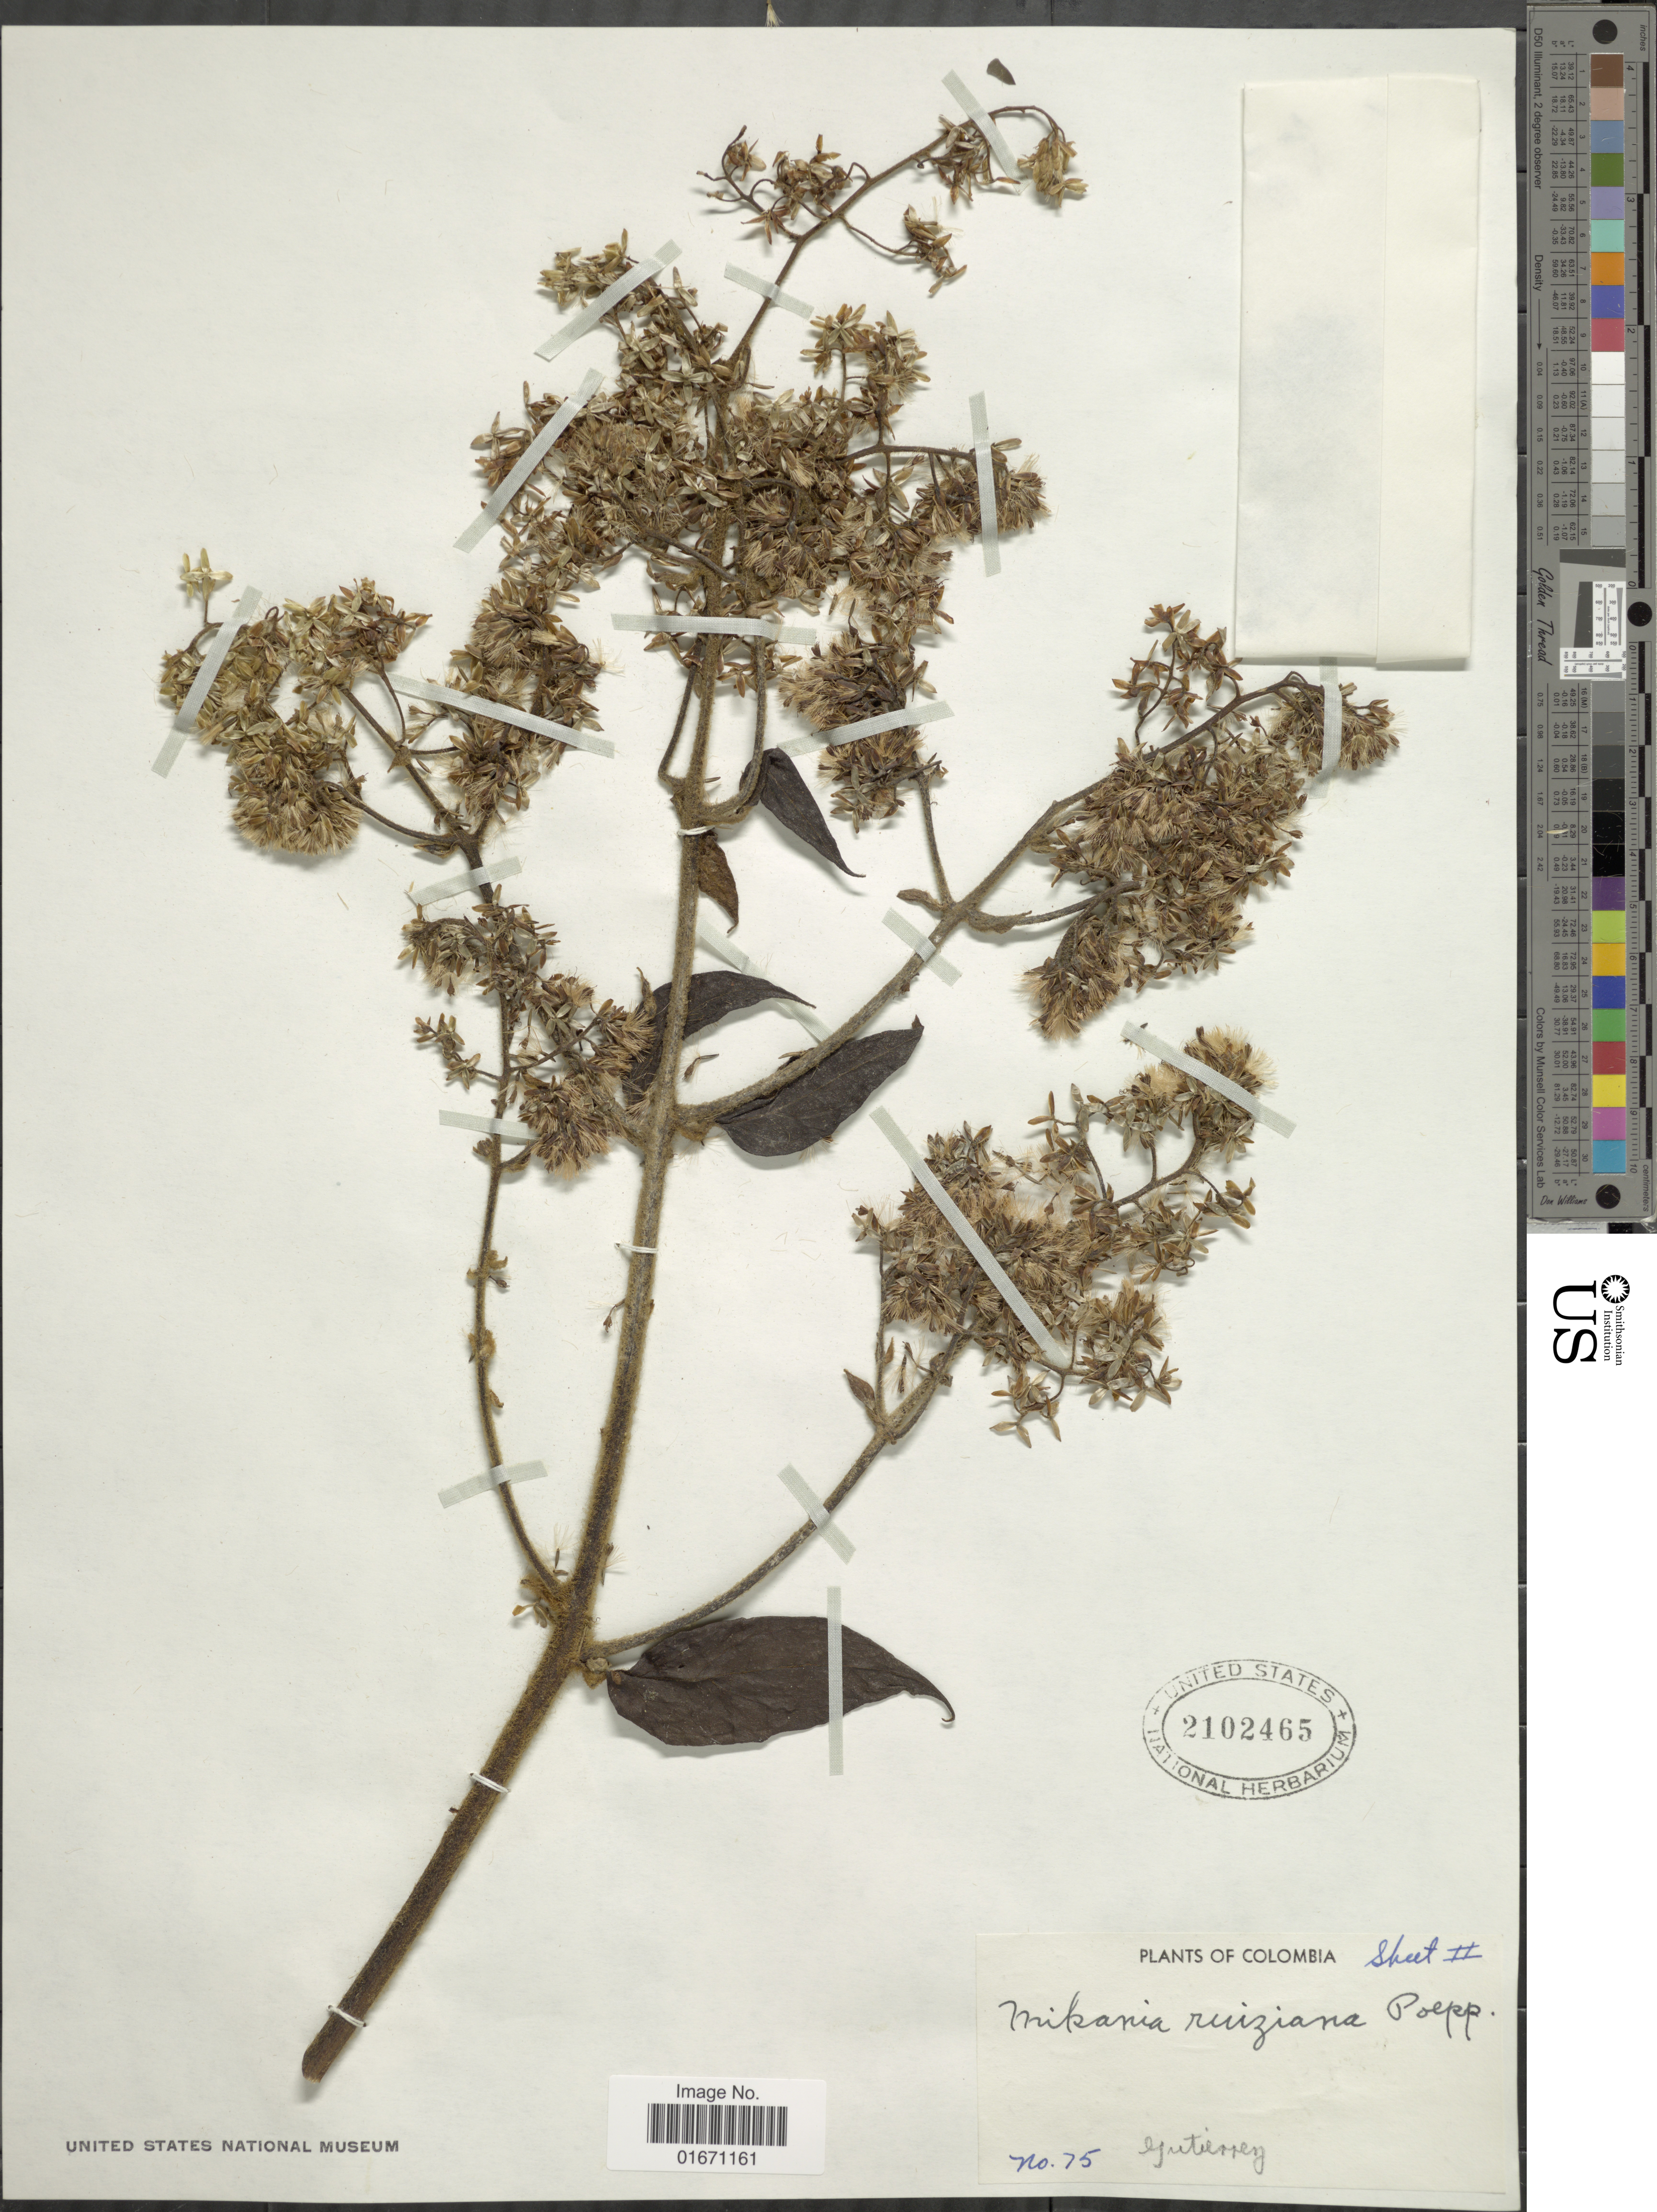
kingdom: Plantae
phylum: Tracheophyta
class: Magnoliopsida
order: Asterales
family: Asteraceae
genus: Mikania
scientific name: Mikania banisteriae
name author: DC.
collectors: -. Gutierrez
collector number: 75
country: Colombia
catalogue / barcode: US 2102465